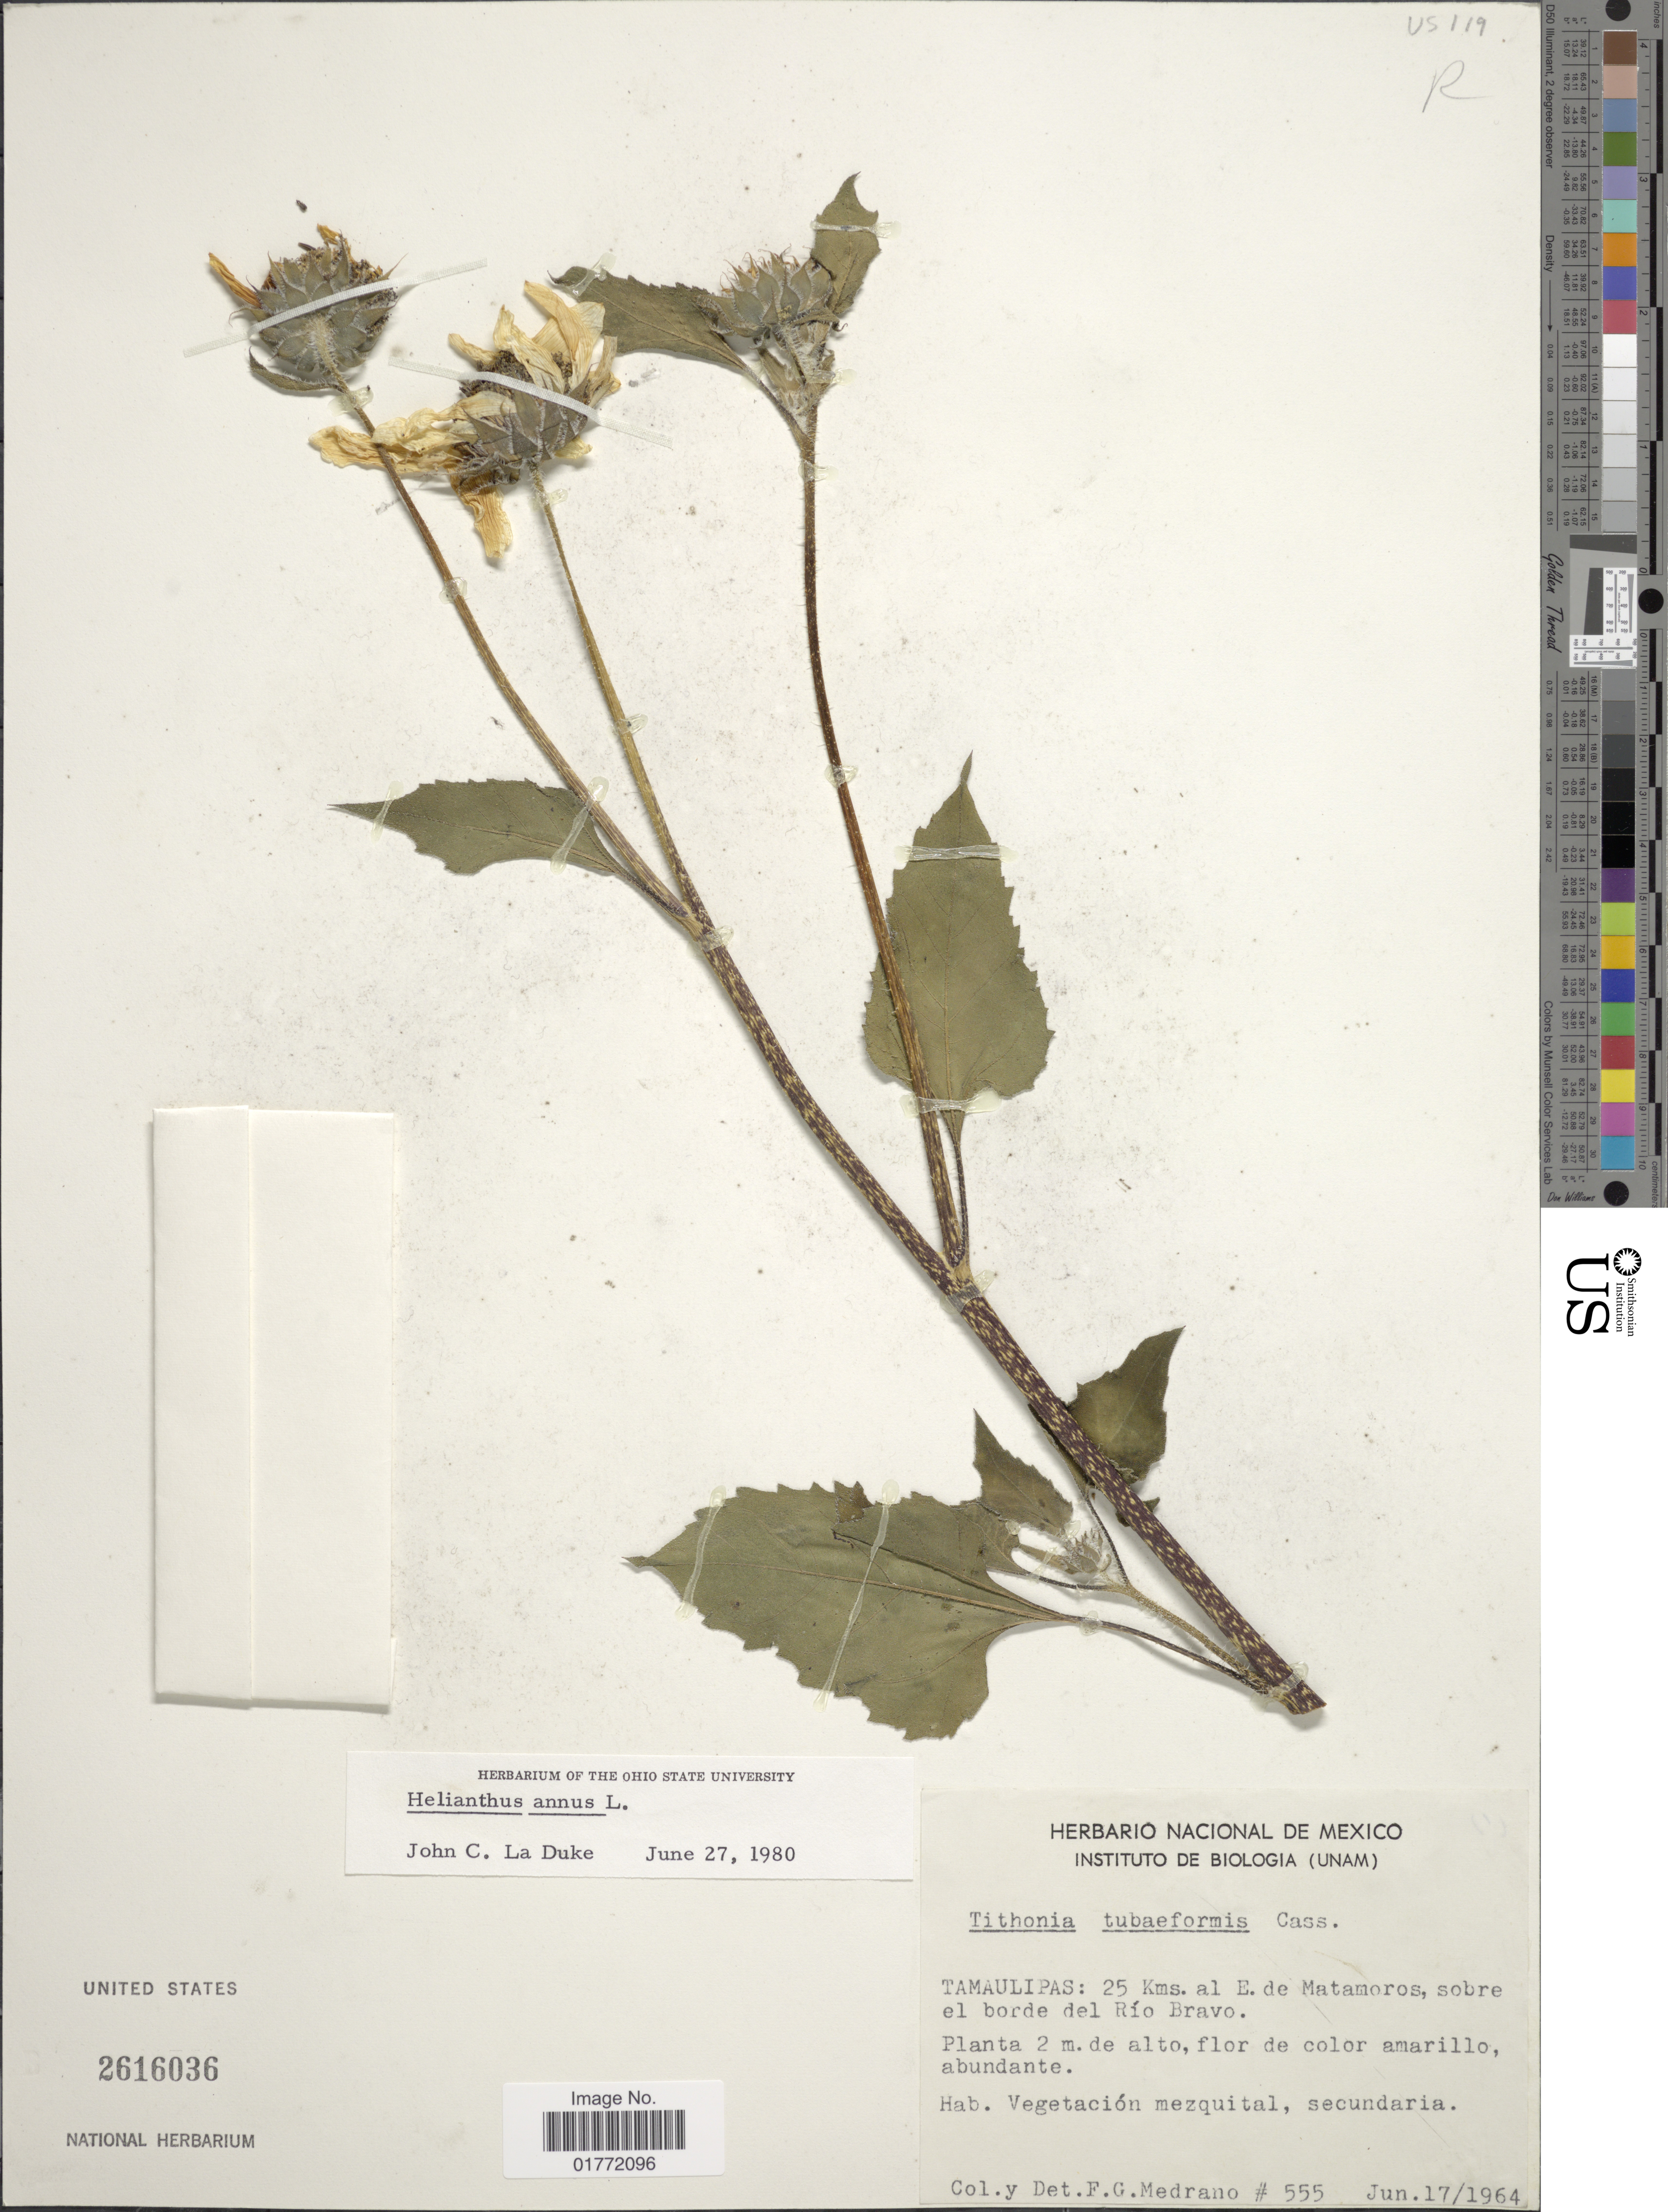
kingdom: Plantae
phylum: Tracheophyta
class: Magnoliopsida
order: Asterales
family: Asteraceae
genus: Helianthus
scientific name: Helianthus annuus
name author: L.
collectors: F. Medrano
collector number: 555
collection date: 1964-06-17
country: Mexico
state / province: Tamaulipas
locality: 25 Kms. al E de Matamoros, sobre el borde del Rio Bravo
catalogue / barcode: US 2616036